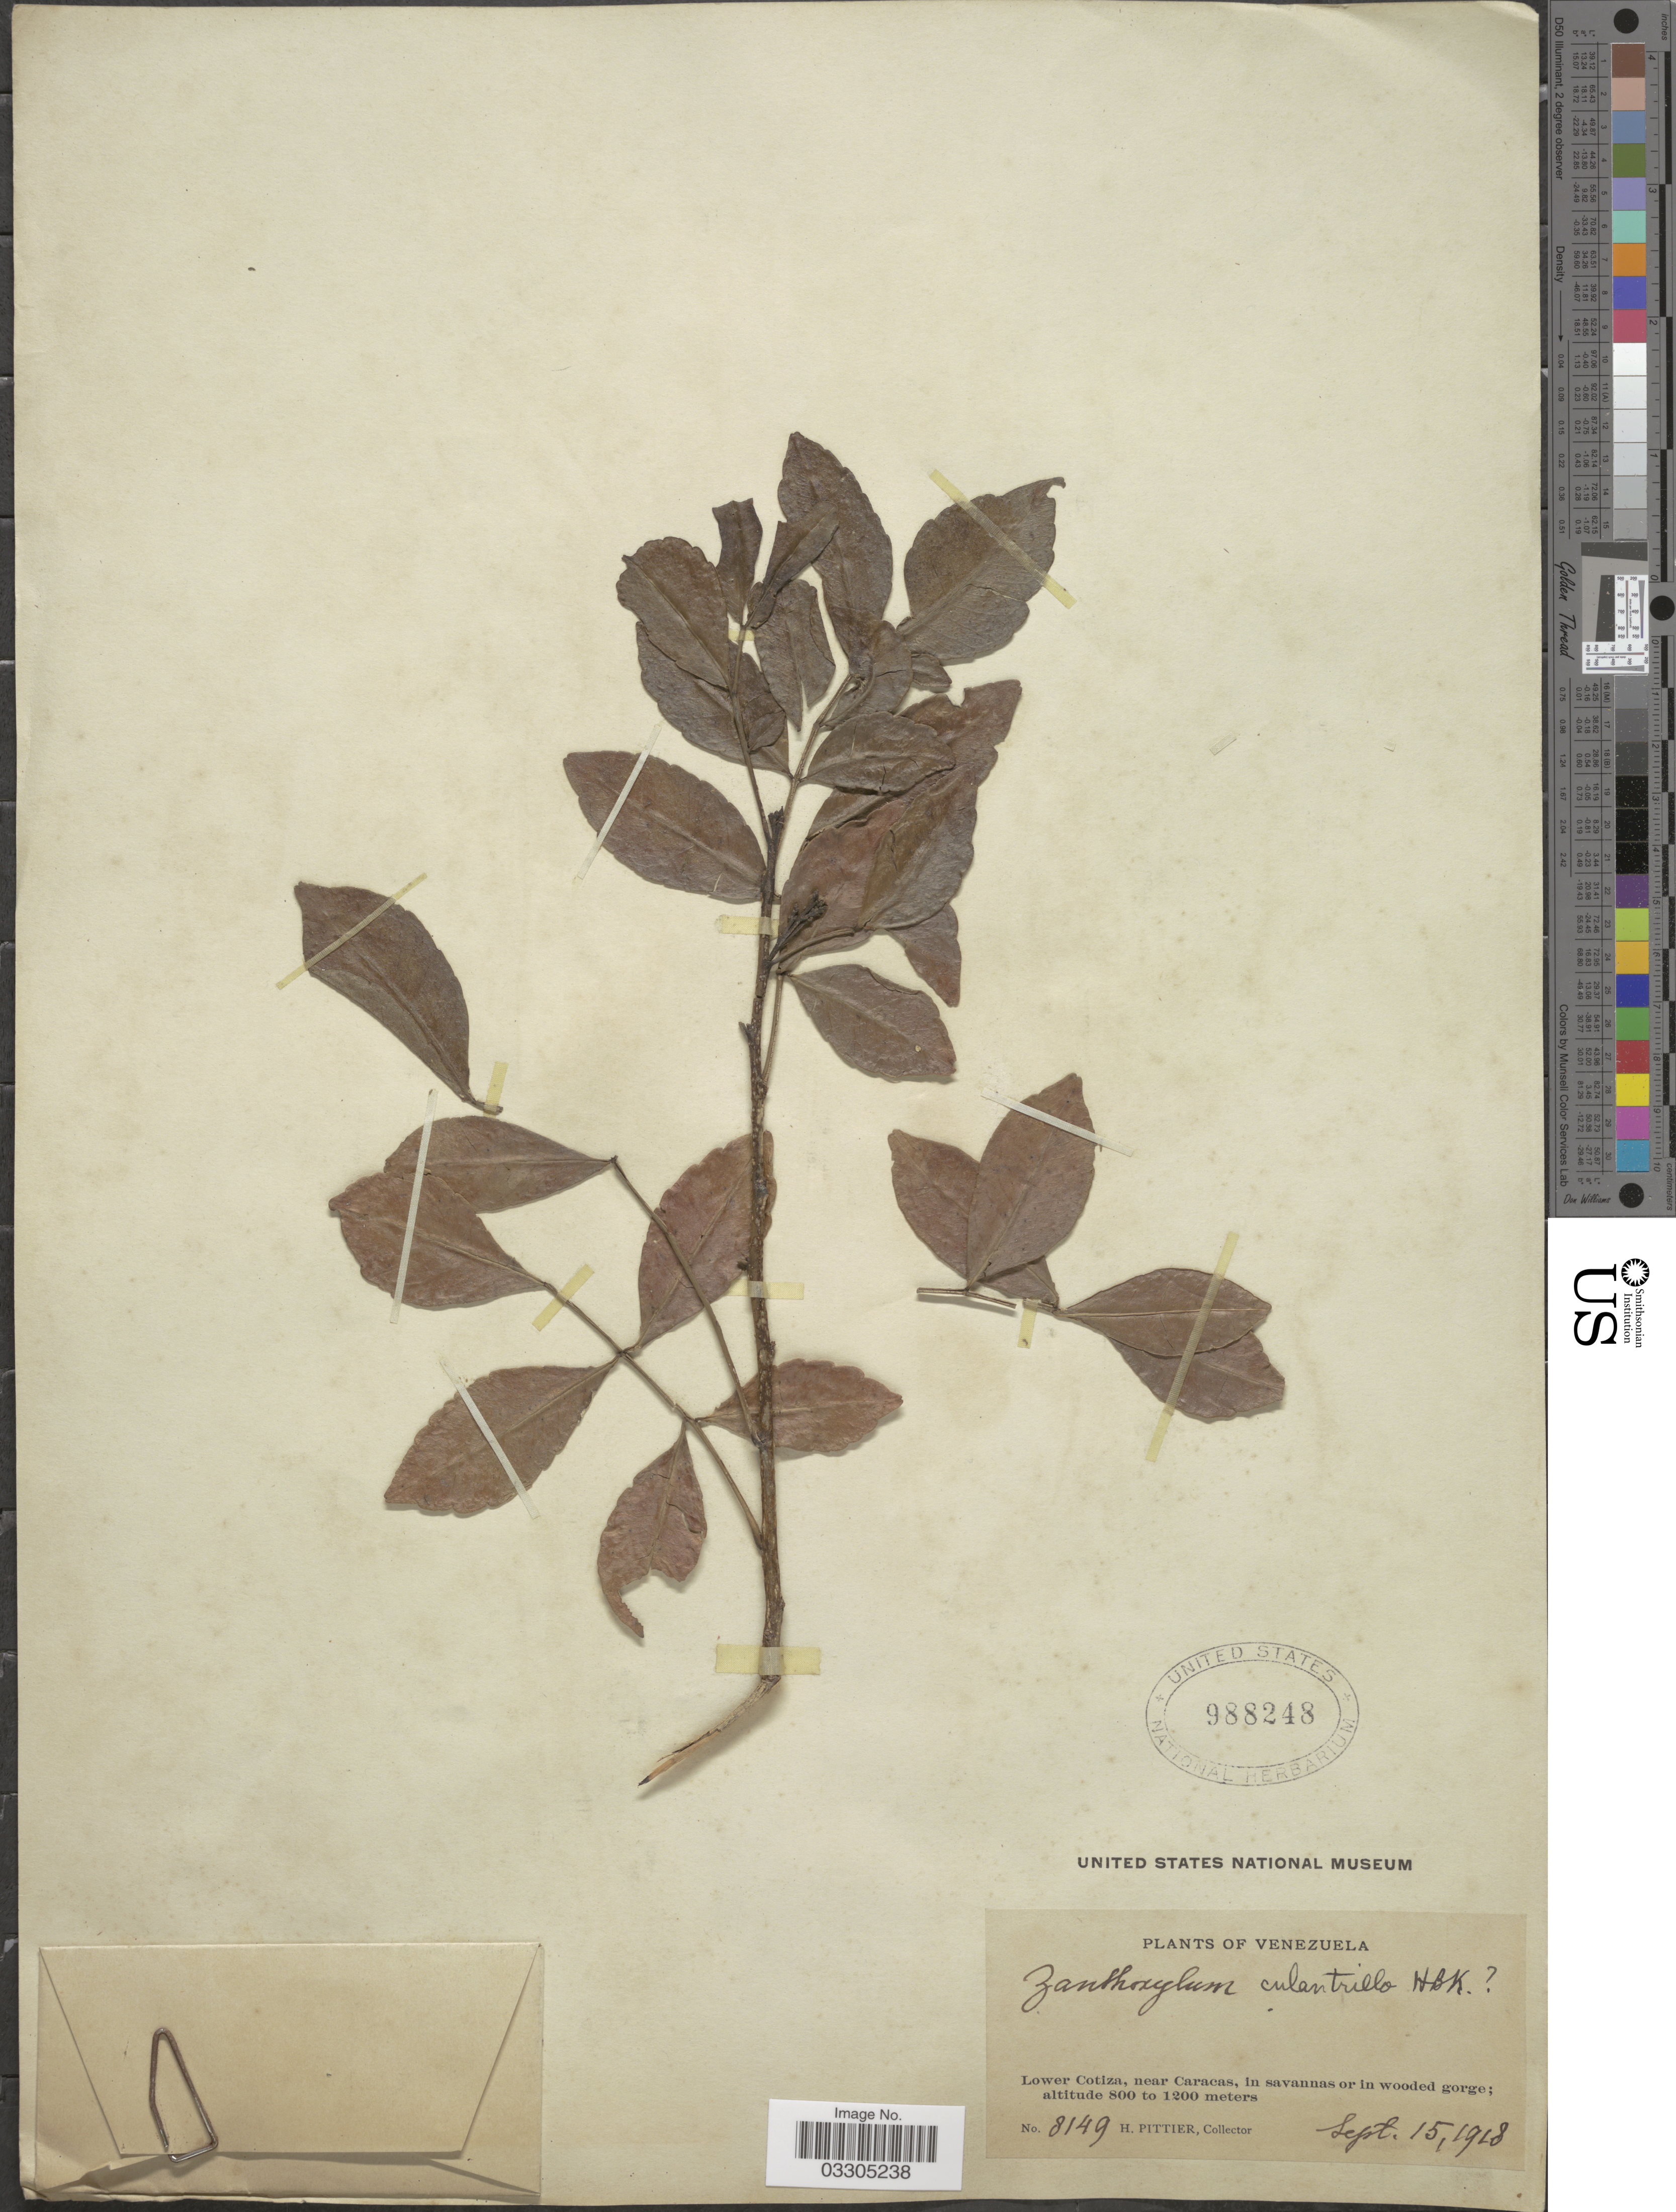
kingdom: Plantae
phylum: Tracheophyta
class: Magnoliopsida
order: Sapindales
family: Rutaceae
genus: Zanthoxylum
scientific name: Zanthoxylum culantrillo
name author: Kunth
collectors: H. F. Pittier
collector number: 8149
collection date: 1918-09-15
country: Venezuela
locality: Lower Cotiza, near Caracas, in savannas or in wooded gorge.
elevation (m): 800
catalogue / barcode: US 988248